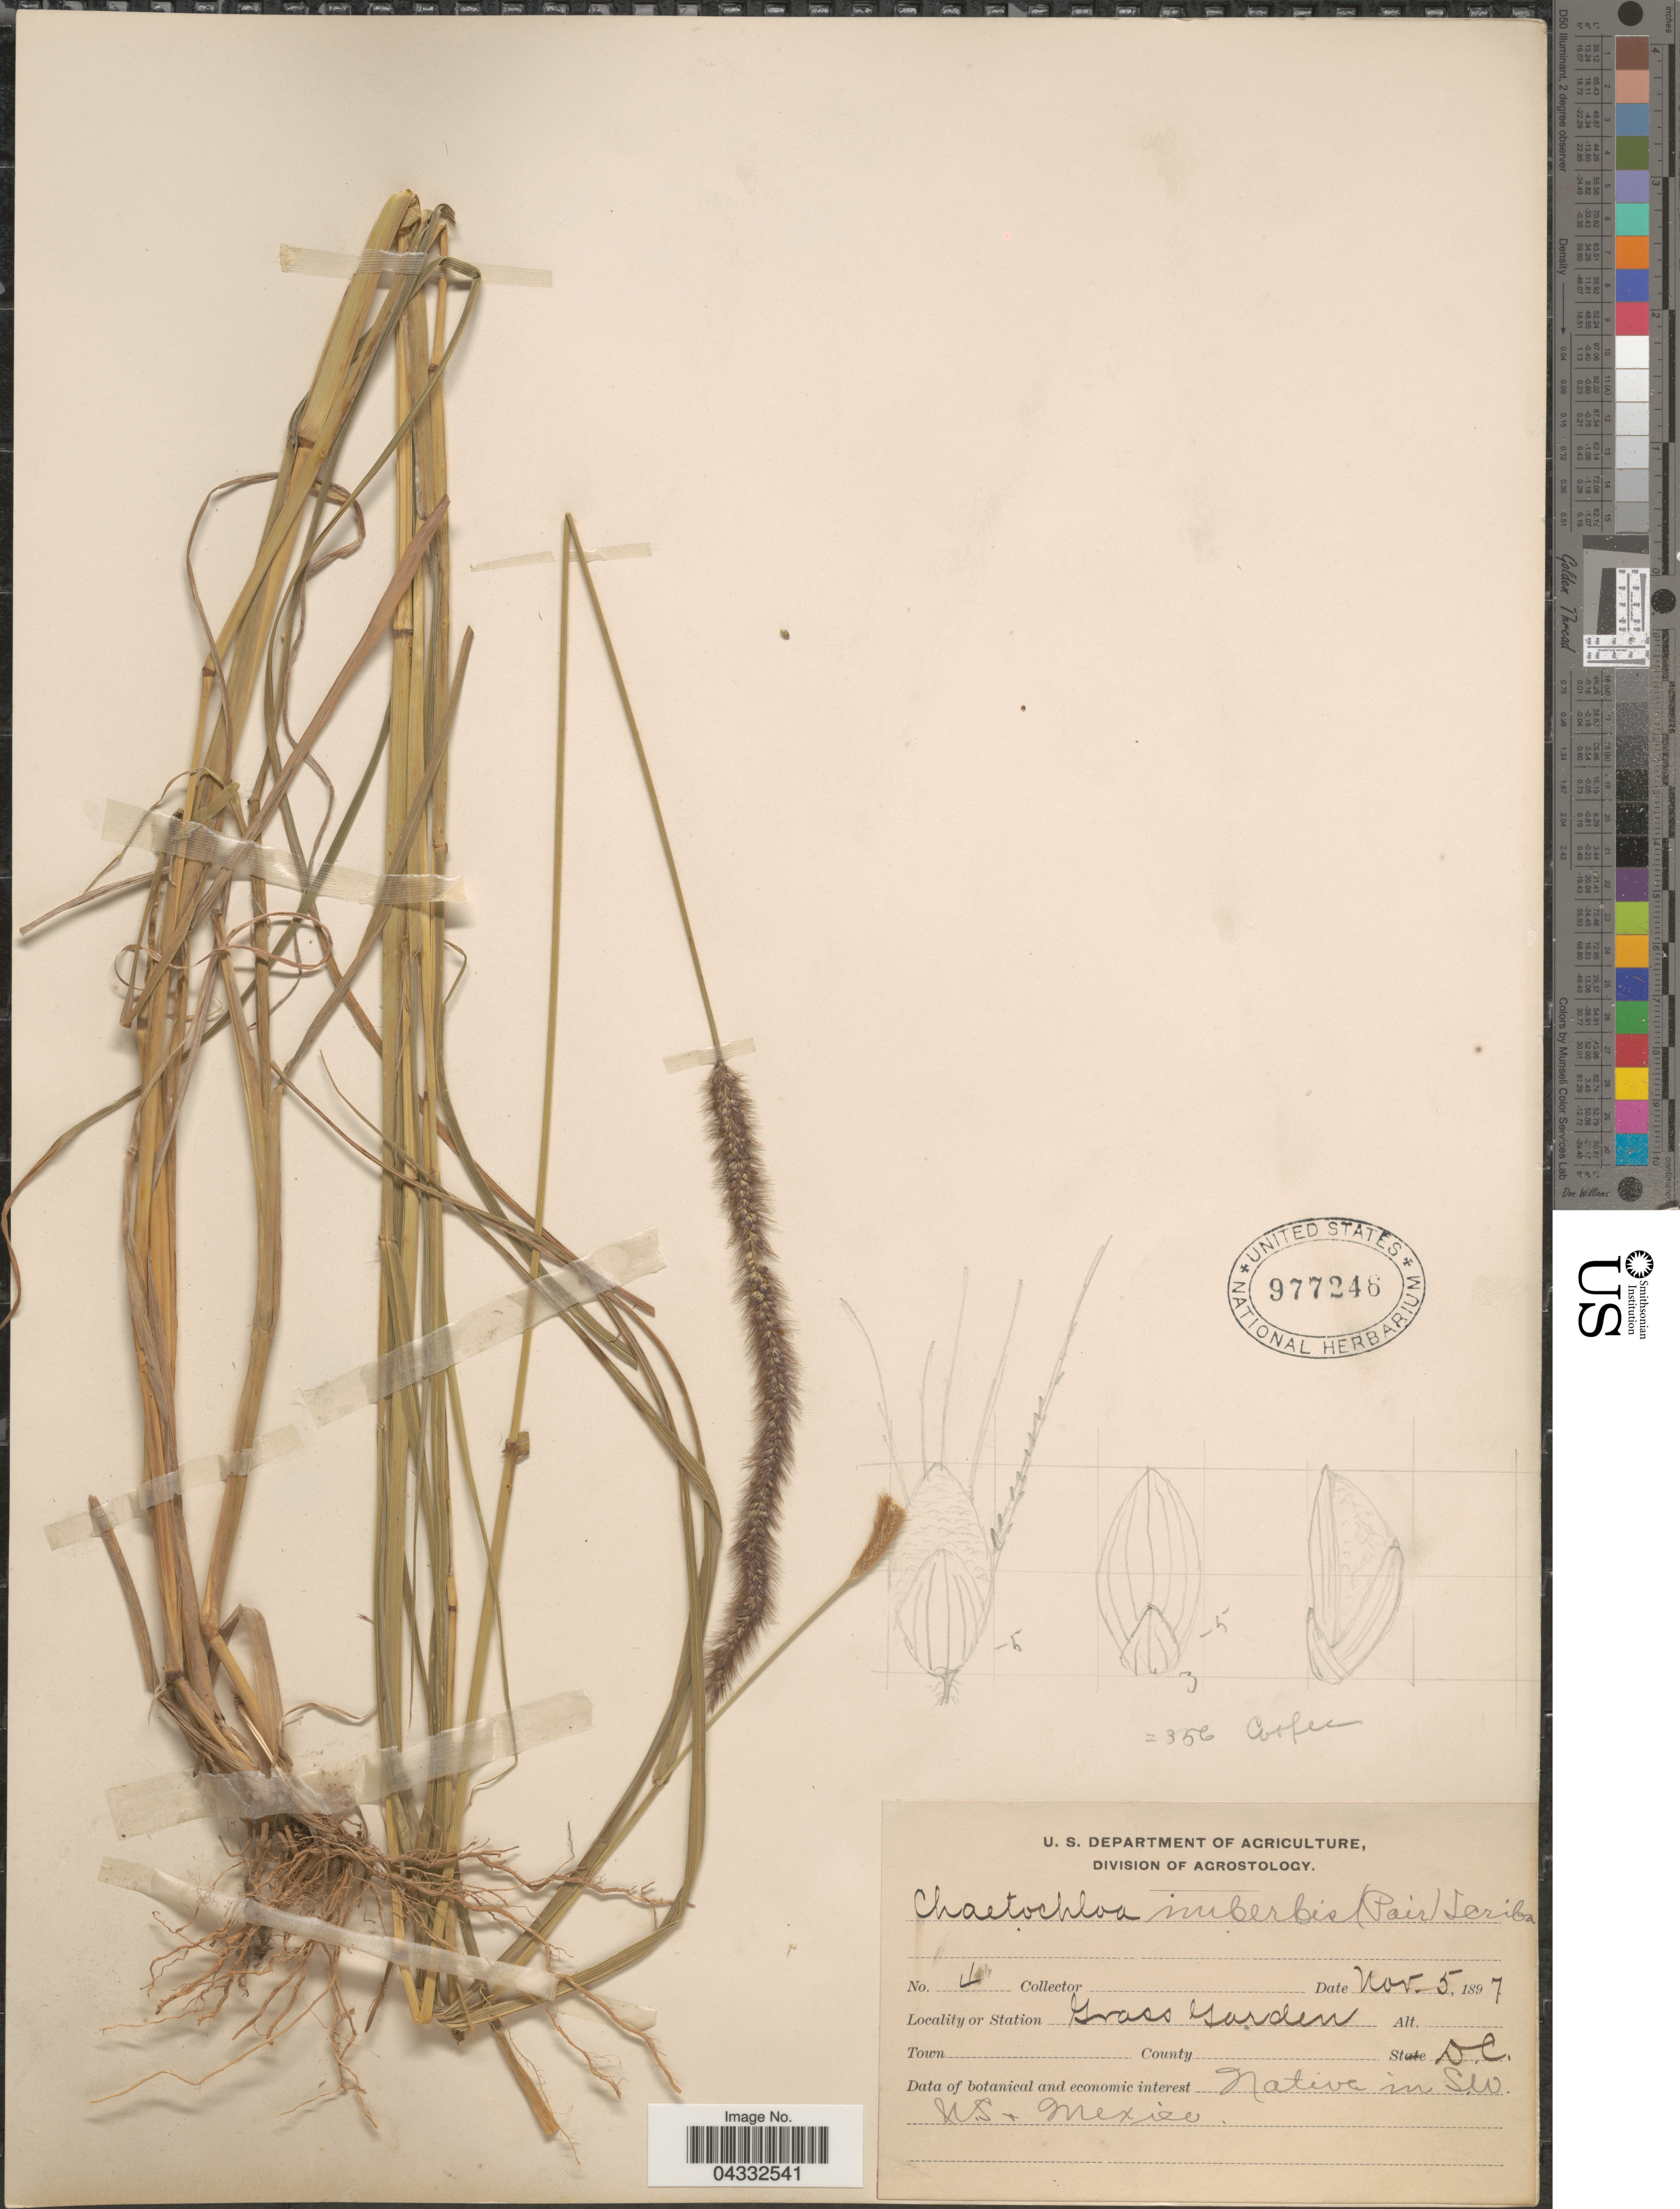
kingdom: Plantae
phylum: Tracheophyta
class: Liliopsida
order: Poales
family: Poaceae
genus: Setaria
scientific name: Setaria sp.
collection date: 1897-11-05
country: United States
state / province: District of Columbia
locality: Grass Garden.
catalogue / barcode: US 977246